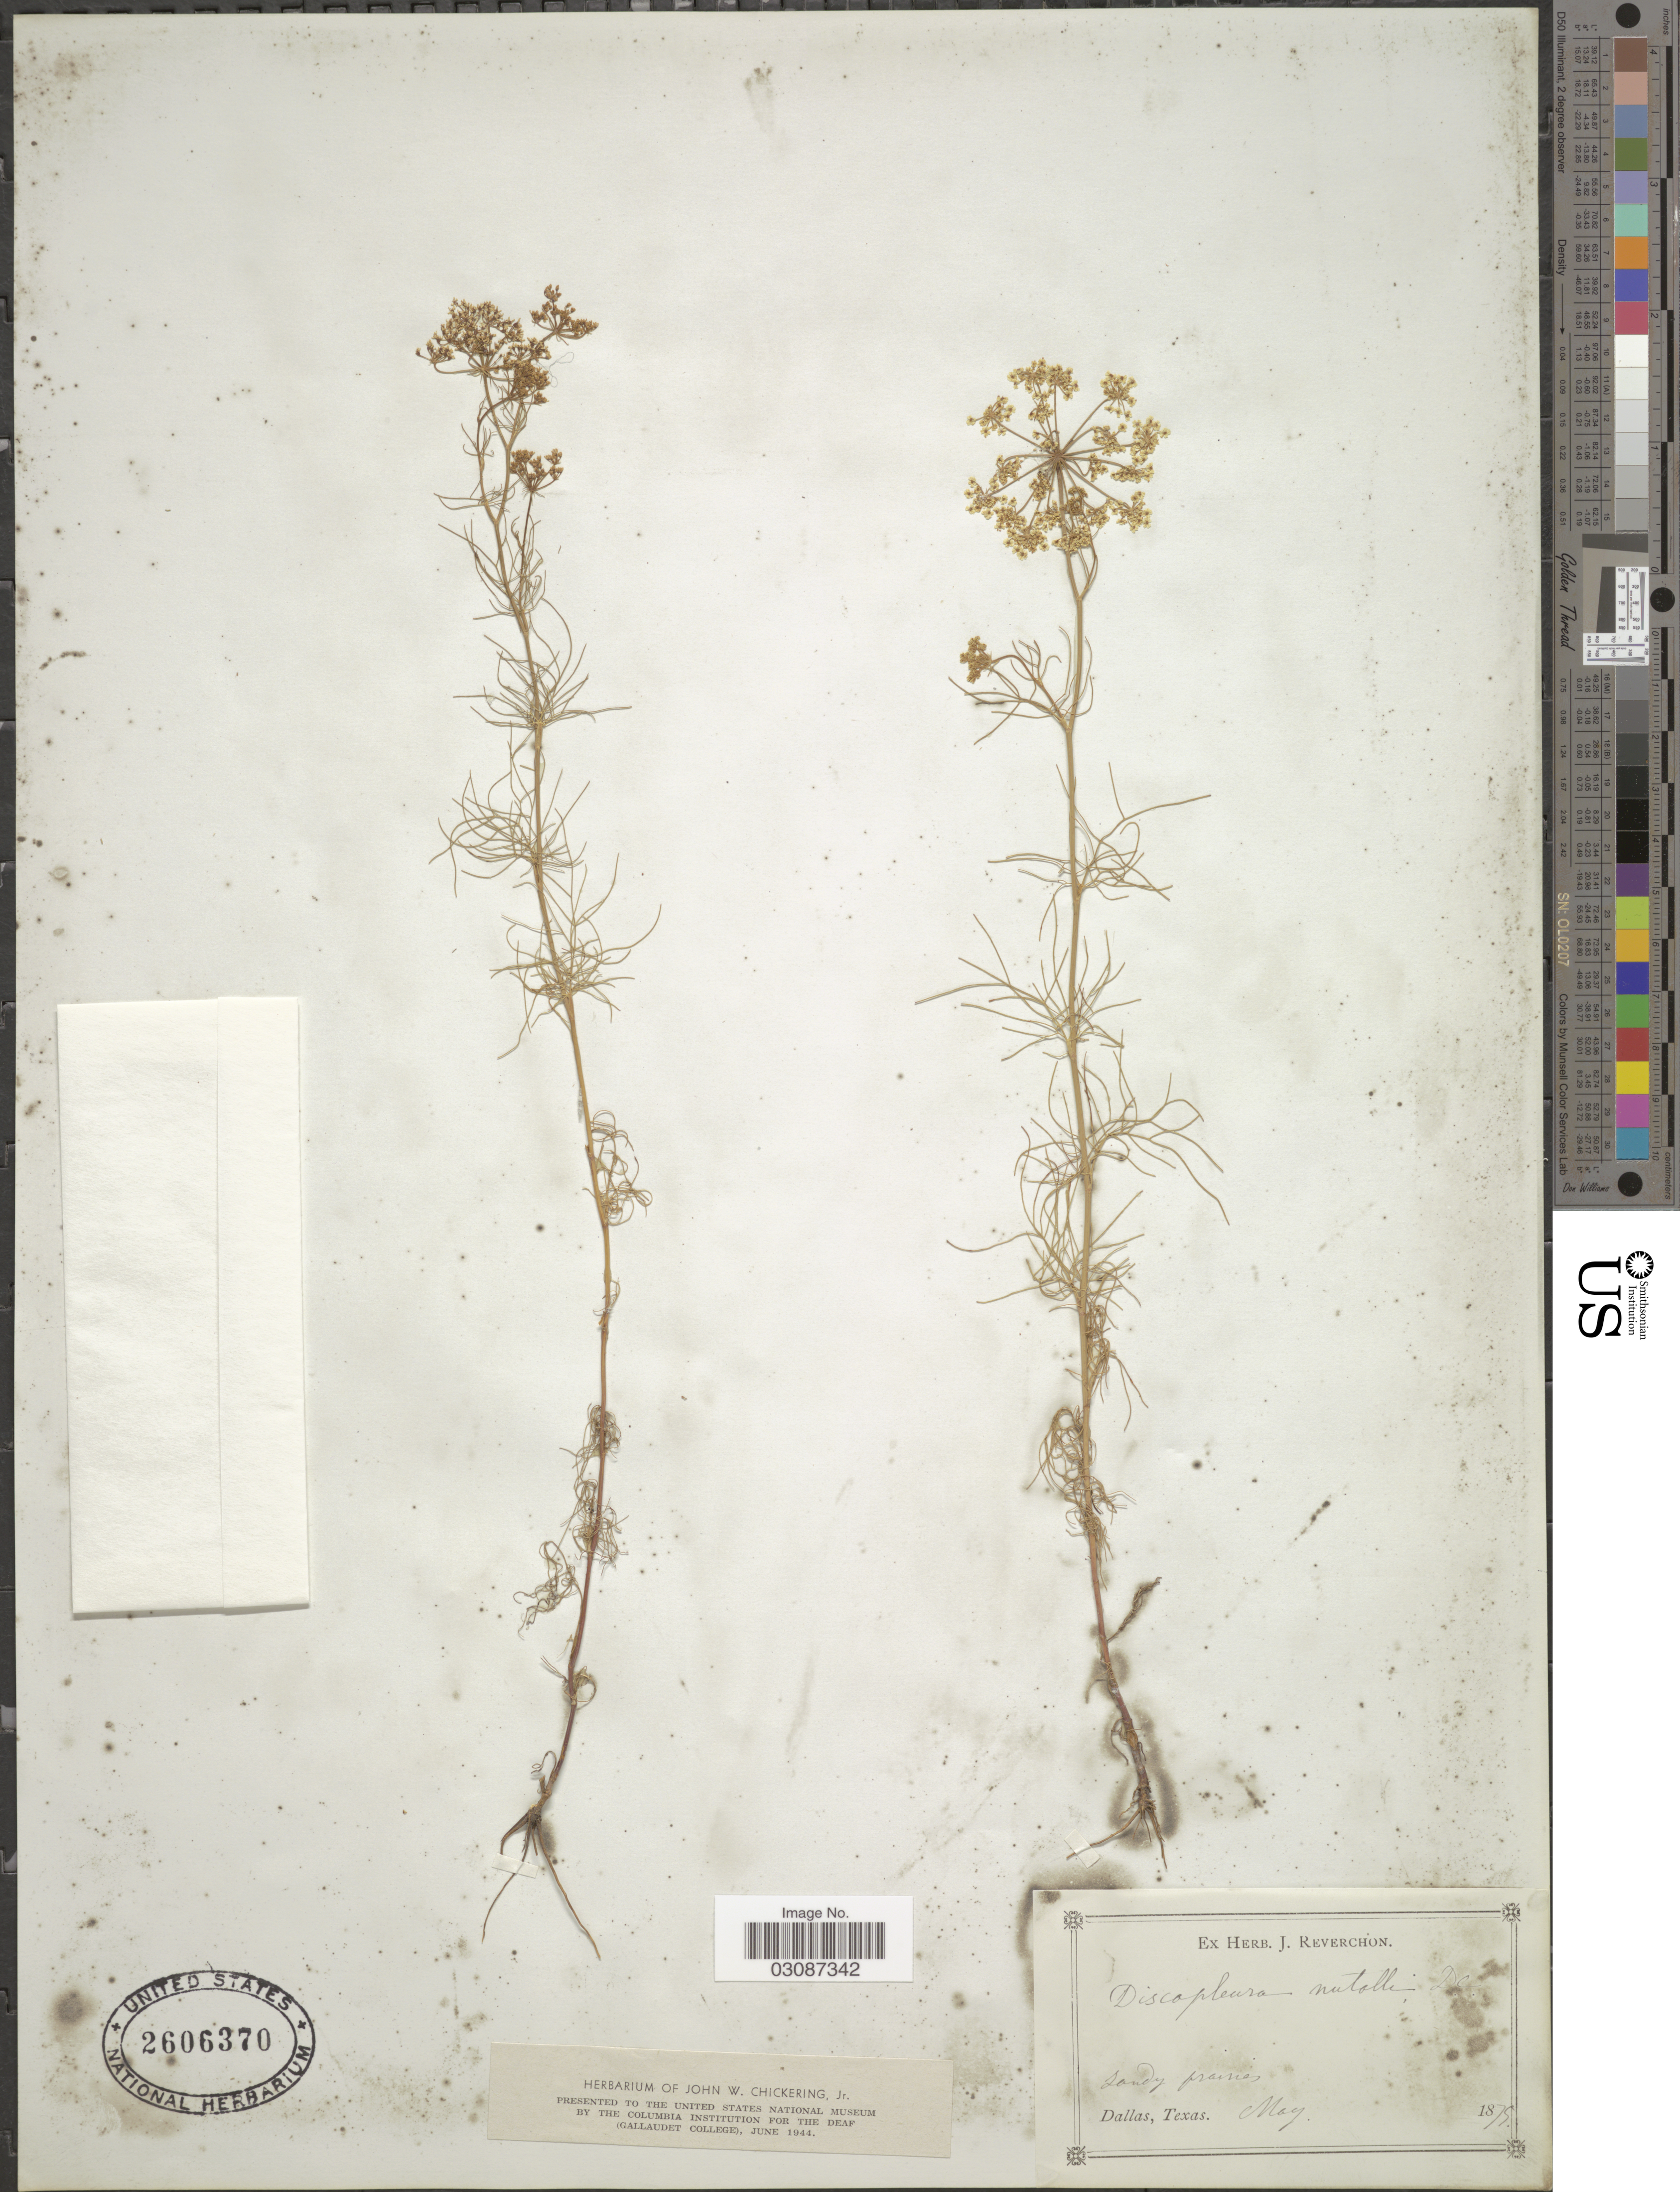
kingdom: Plantae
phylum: Tracheophyta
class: Magnoliopsida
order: Apiales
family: Apiaceae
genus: Ptilimnium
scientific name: Ptilimnium nuttallii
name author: (DC.) Britton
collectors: ex herb. J. Reverchon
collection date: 1875-05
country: United States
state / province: Texas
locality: Dallas.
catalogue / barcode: US 2606370